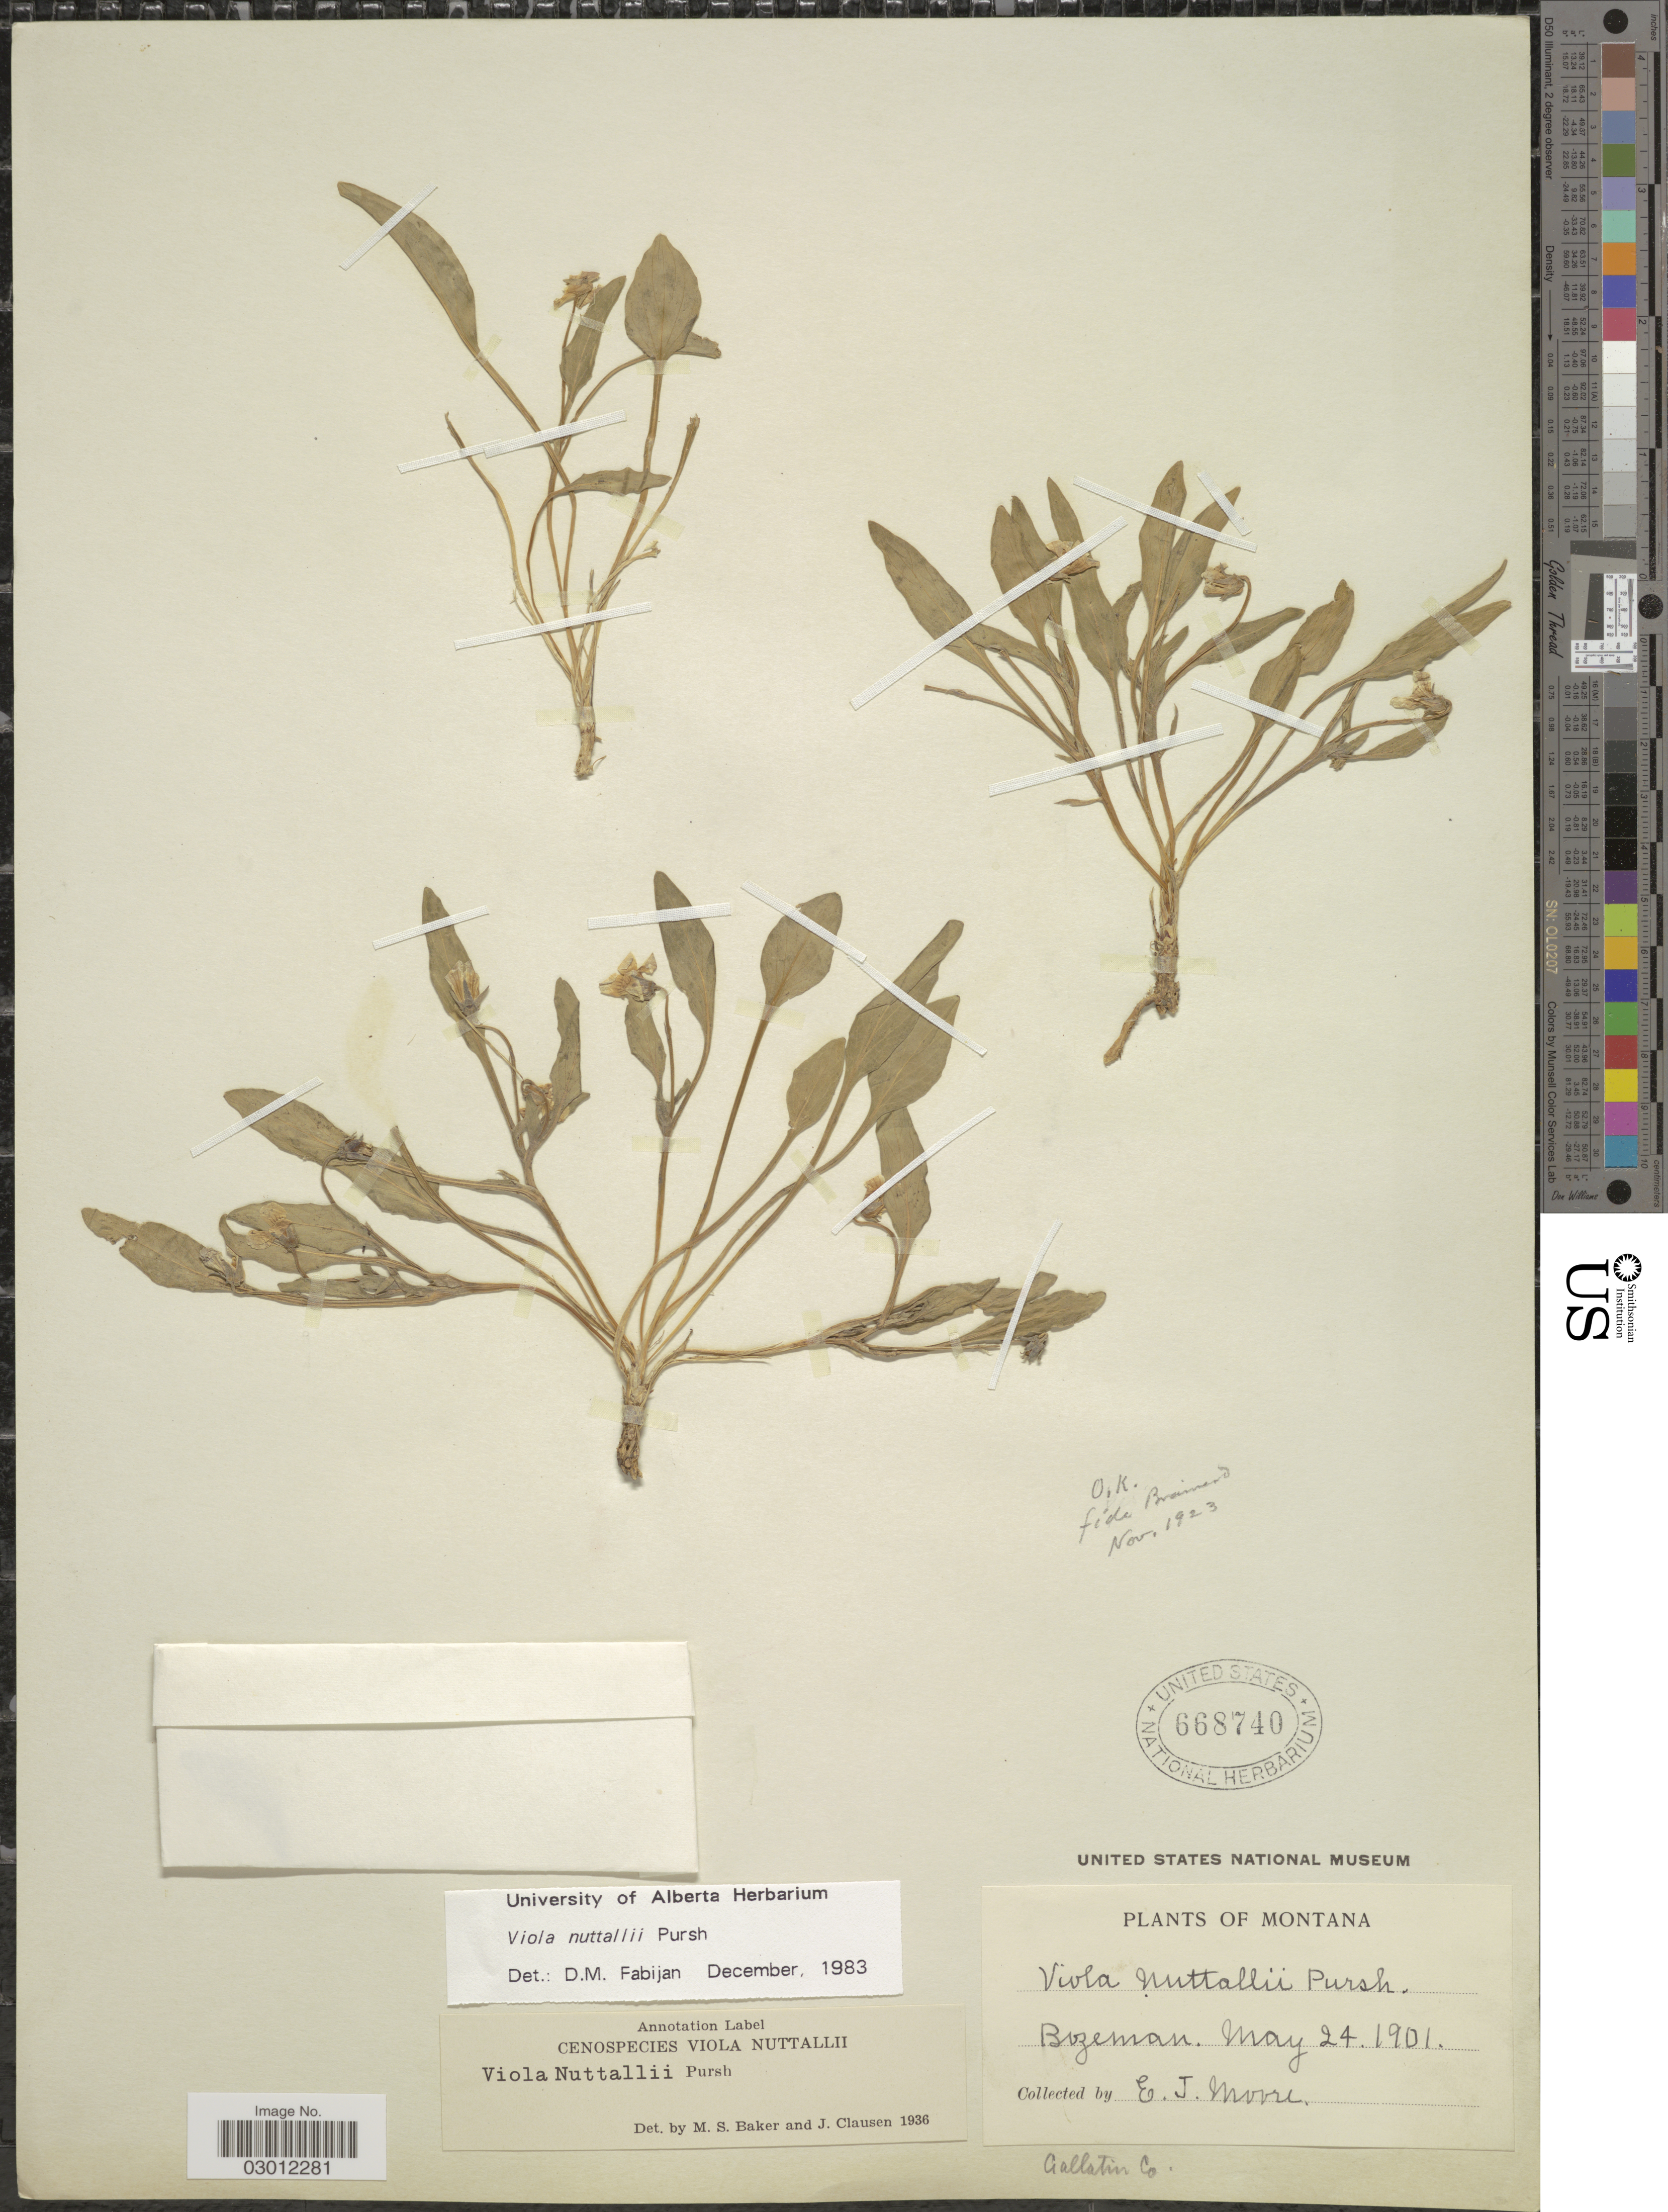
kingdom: Plantae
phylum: Tracheophyta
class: Magnoliopsida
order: Malpighiales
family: Violaceae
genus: Viola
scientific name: Viola nuttallii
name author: Pursh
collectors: E. Moore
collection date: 1901-05-24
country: United States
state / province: Montana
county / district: Gallatin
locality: Bozeman.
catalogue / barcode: US 668740